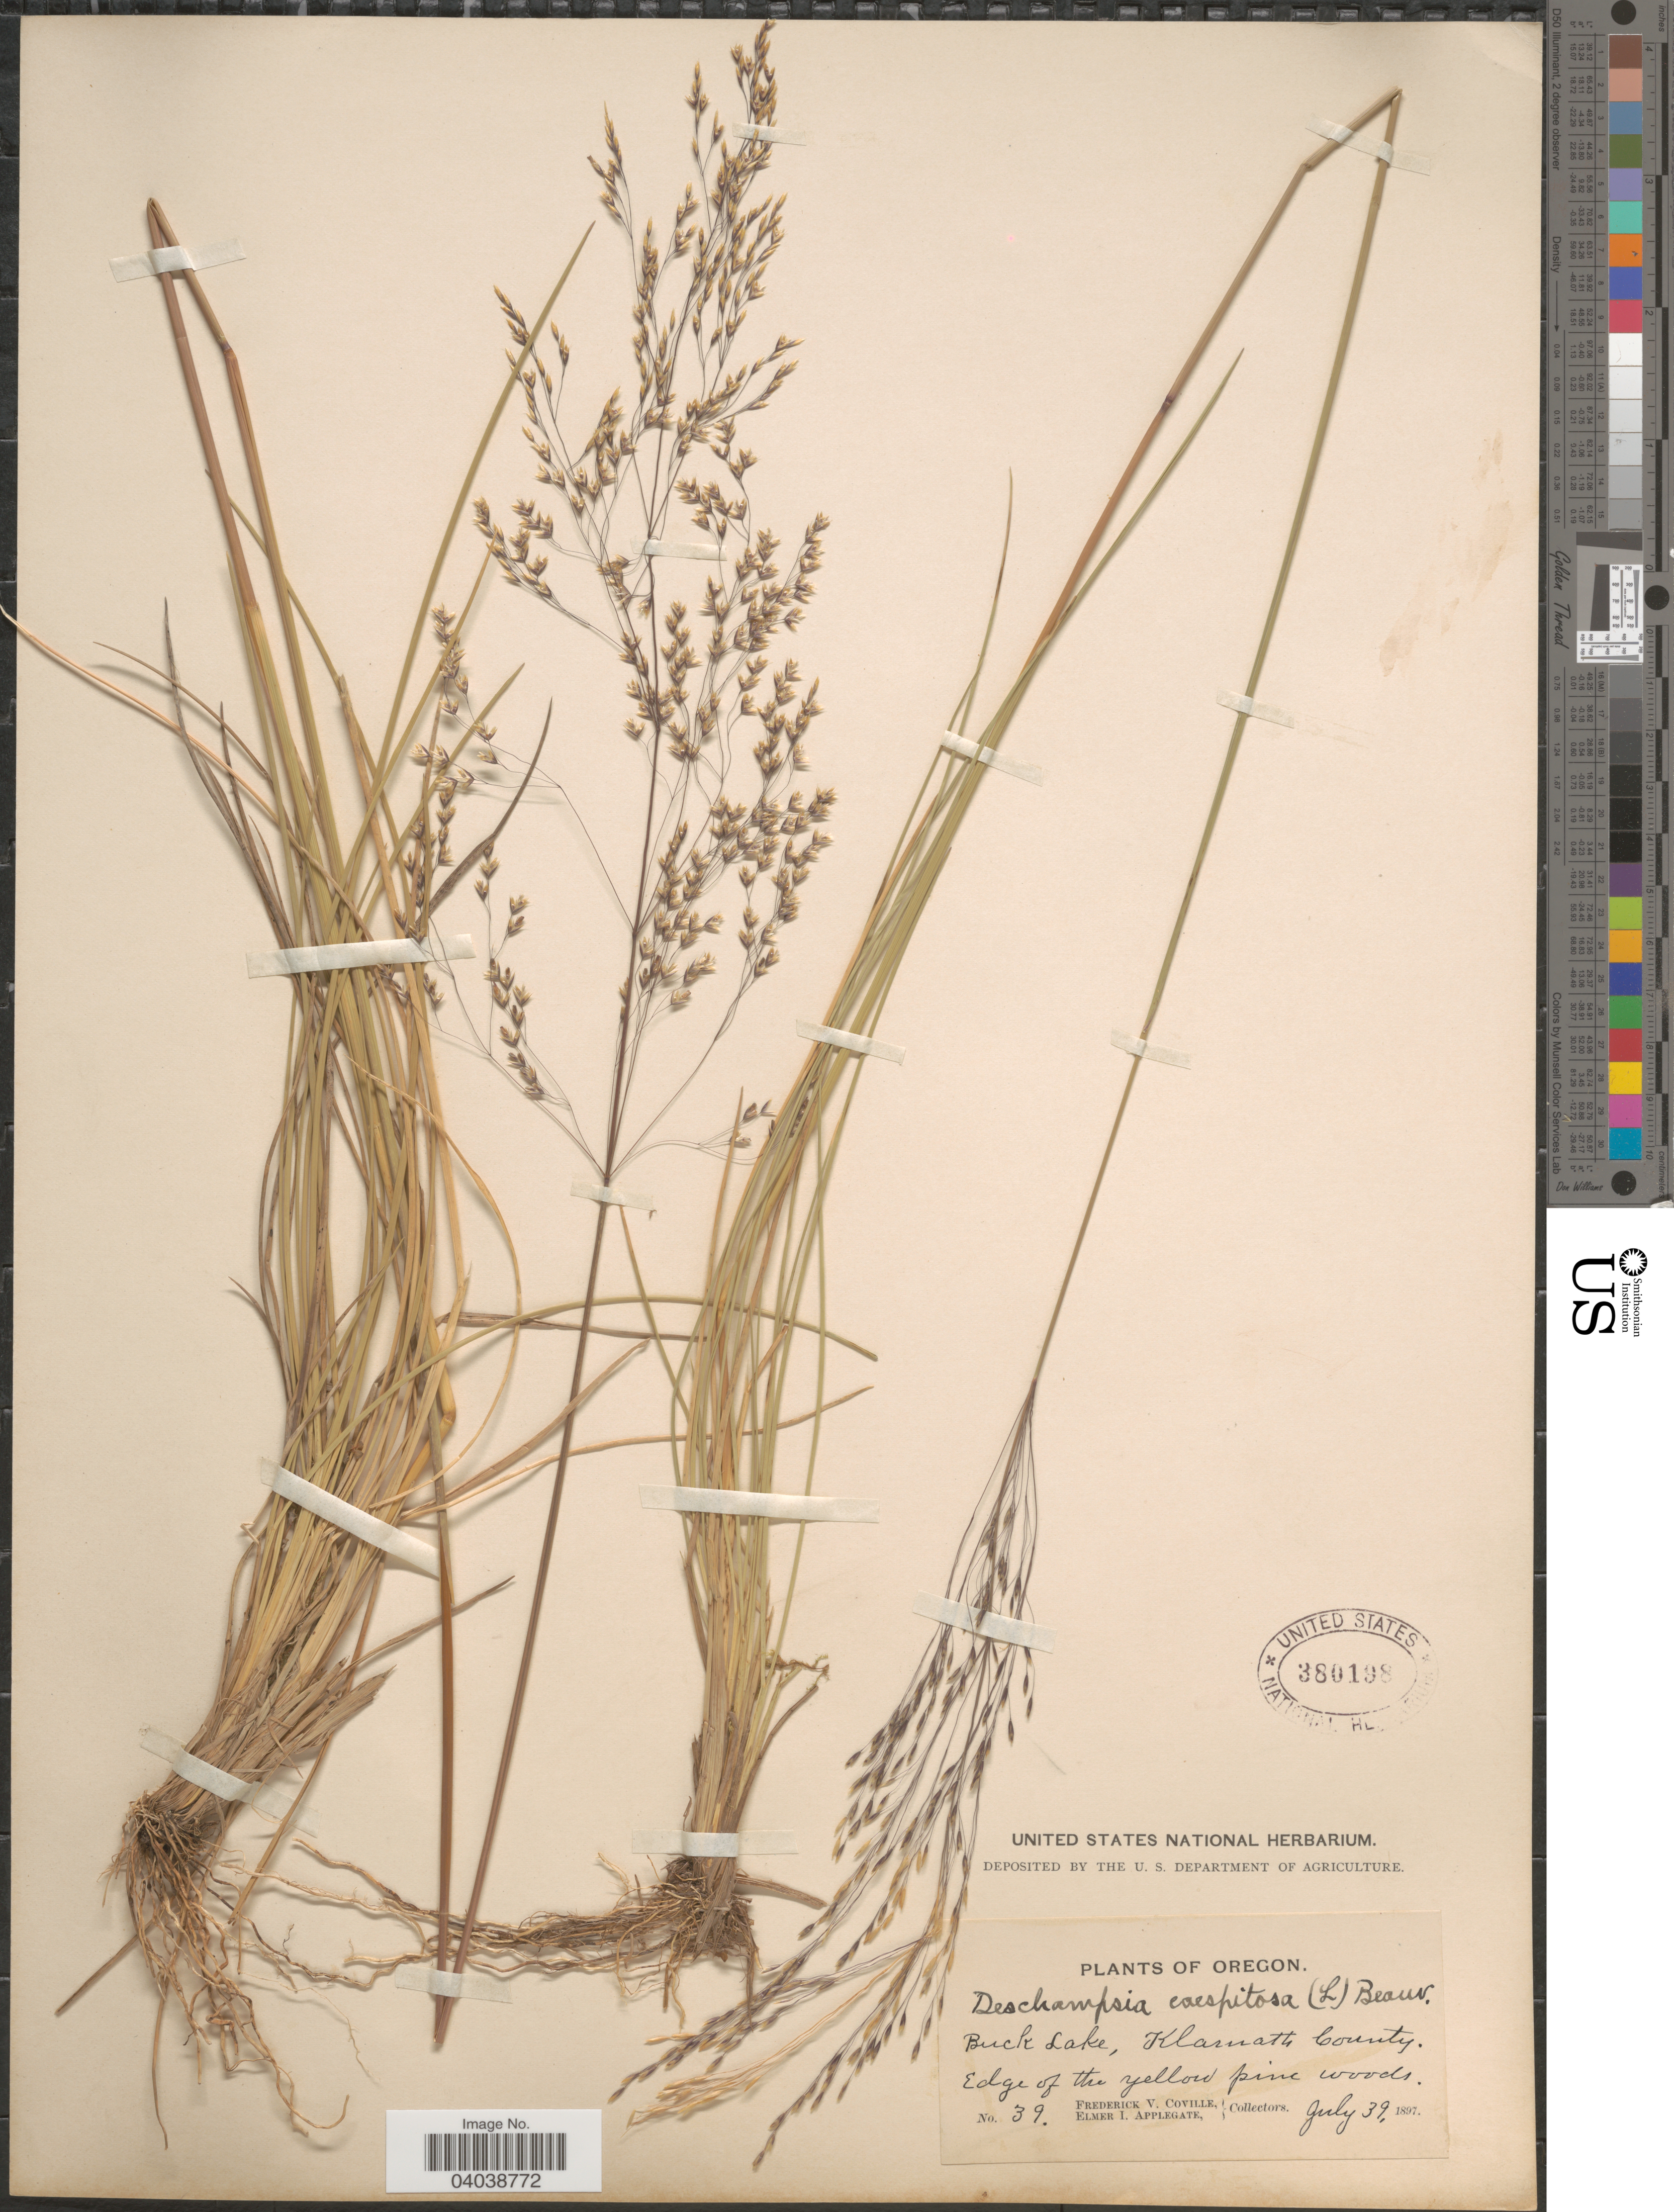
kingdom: Plantae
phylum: Tracheophyta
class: Liliopsida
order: Poales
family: Poaceae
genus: Deschampsia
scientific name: Deschampsia cespitosa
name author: (L.) P. Beauv.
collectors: F. V. Coville & E. I. Applegate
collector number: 39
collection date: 1897-07-03/1897-07-09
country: United States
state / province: Oregon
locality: Buck Lake, Klamath County. Edge of the yellow pine woods.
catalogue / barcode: US 380198